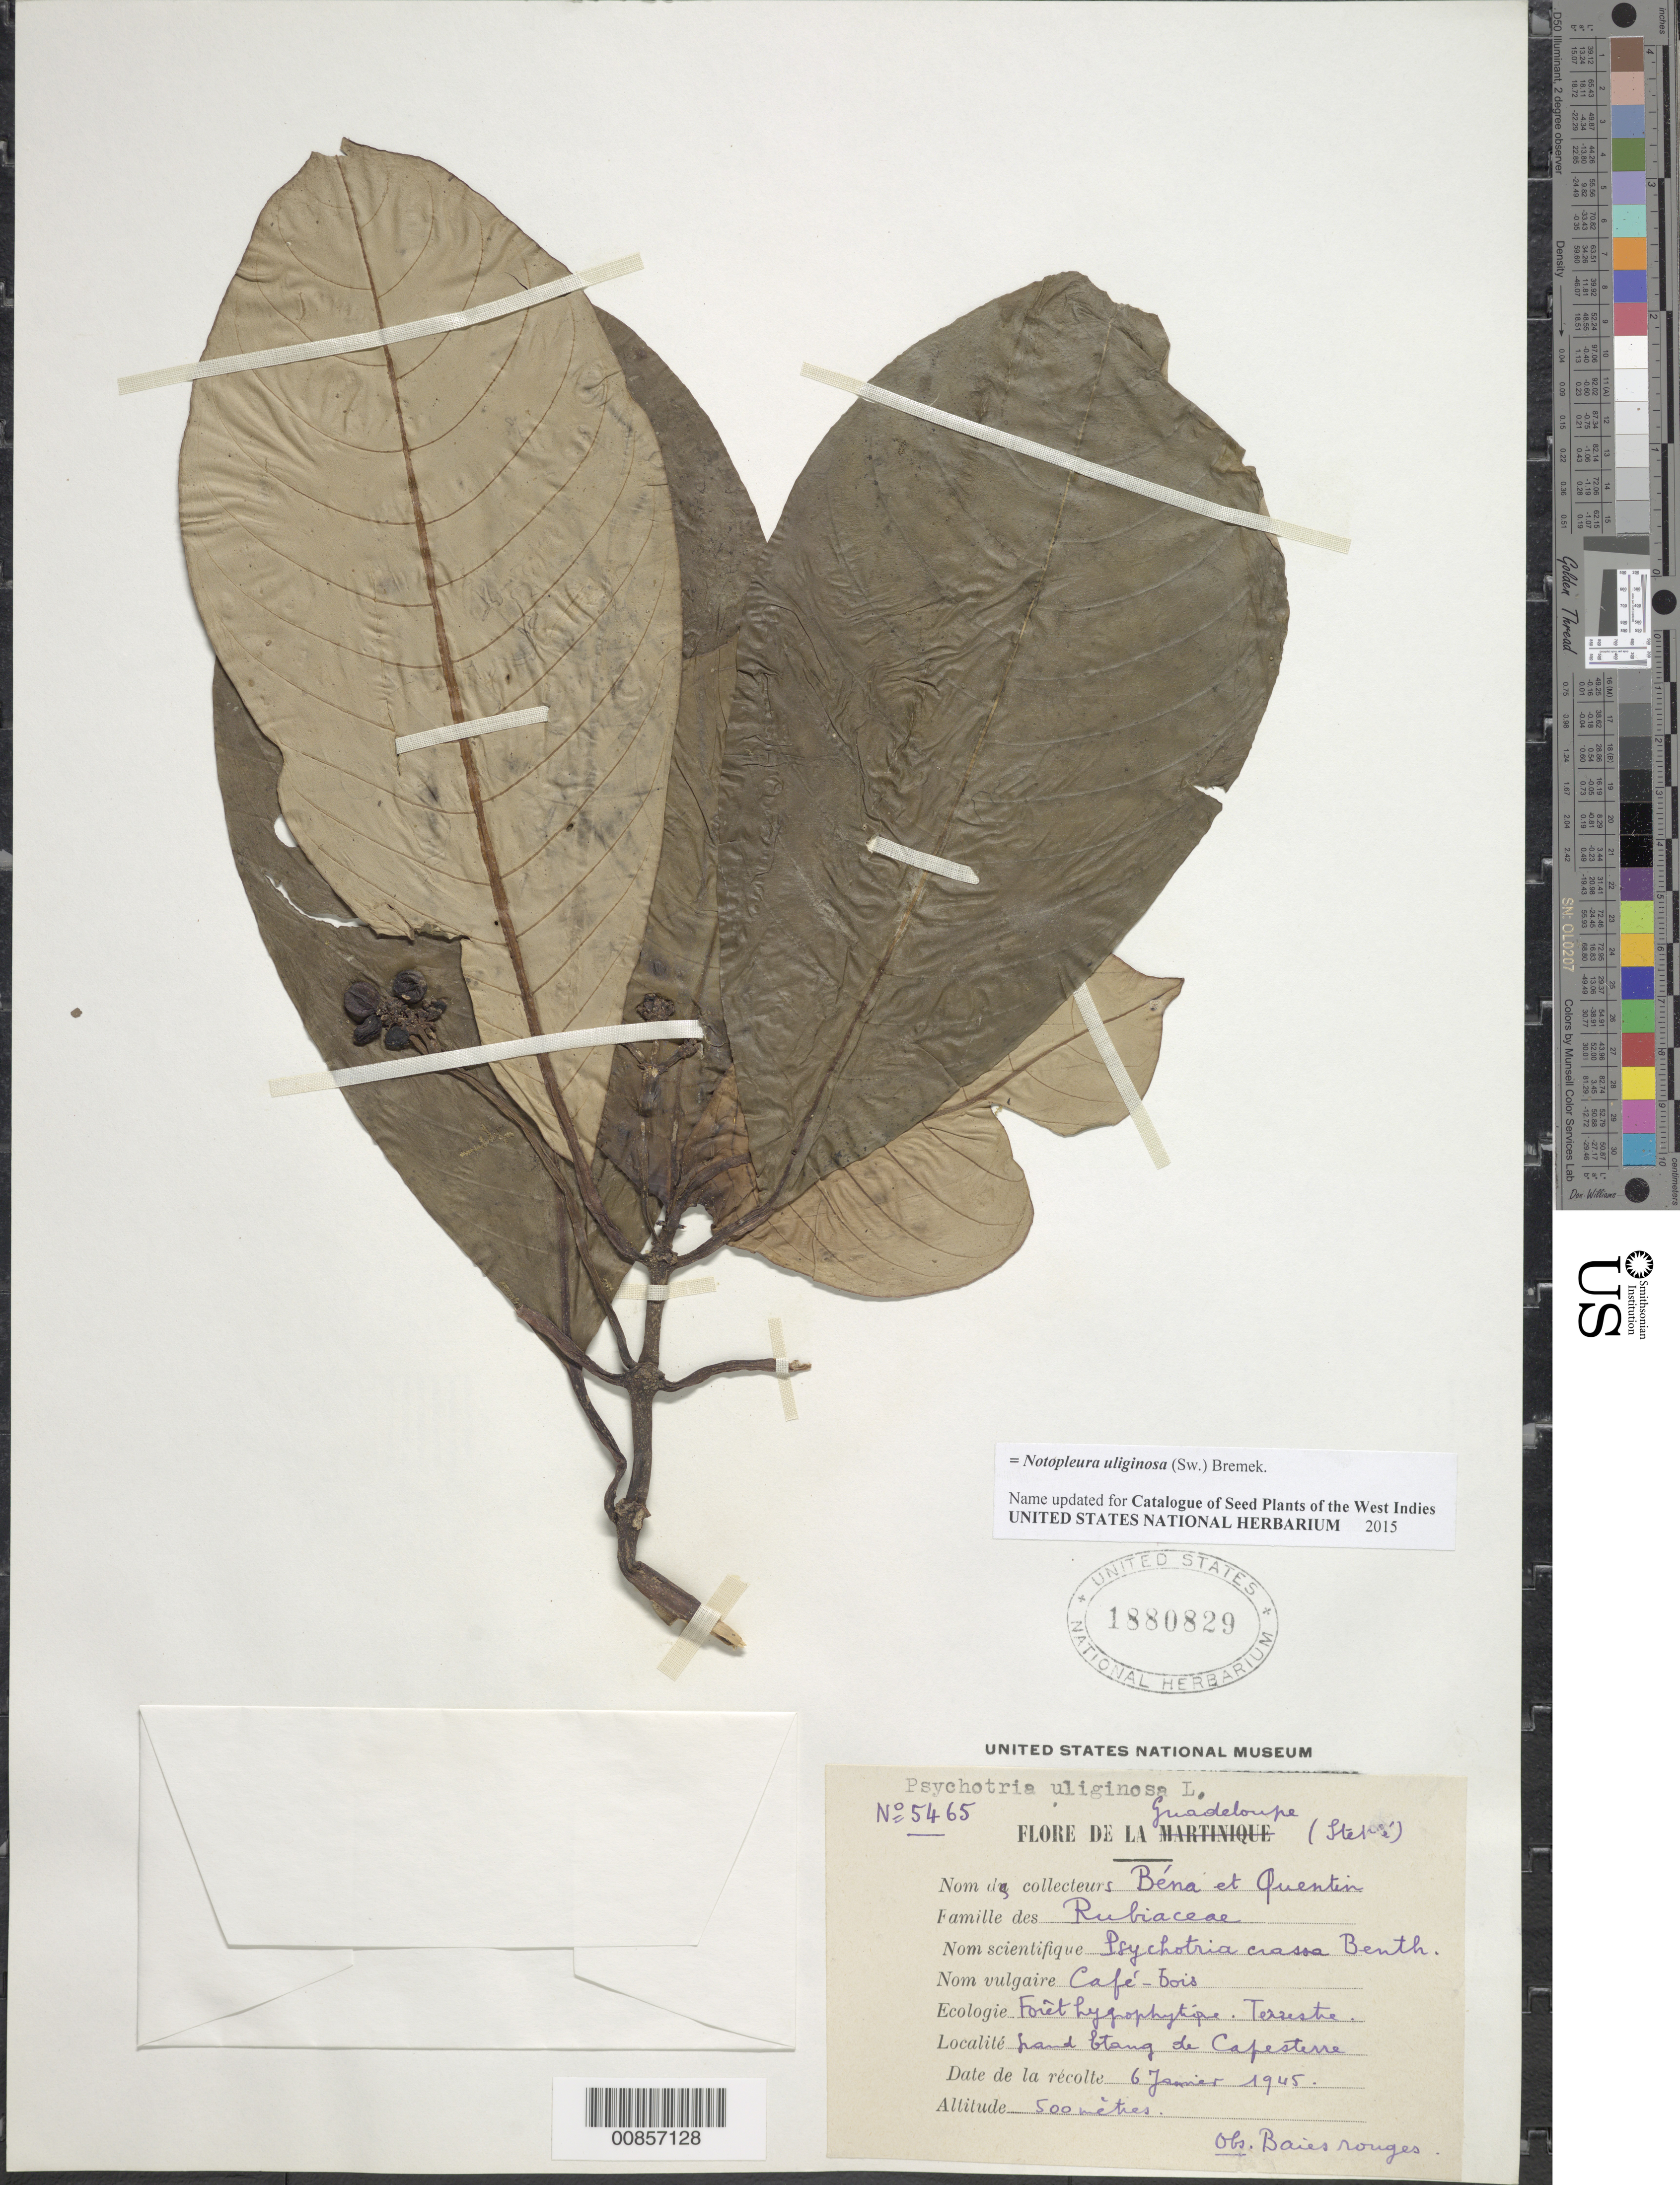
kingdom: Plantae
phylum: Tracheophyta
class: Magnoliopsida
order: Gentianales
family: Rubiaceae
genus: Notopleura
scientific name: Notopleura uliginosa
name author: (Sw.) Bremek.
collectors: H. Stehlé, P. Bena & R. Quentin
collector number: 5465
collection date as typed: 06 Jan 1945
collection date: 1945-01-06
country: Guadeloupe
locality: Grand Etang de Cafesterre (sp?)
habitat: Forêt hygrophytique. Terrestre.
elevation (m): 500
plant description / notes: Common name: Café-bois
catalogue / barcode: US 1880829